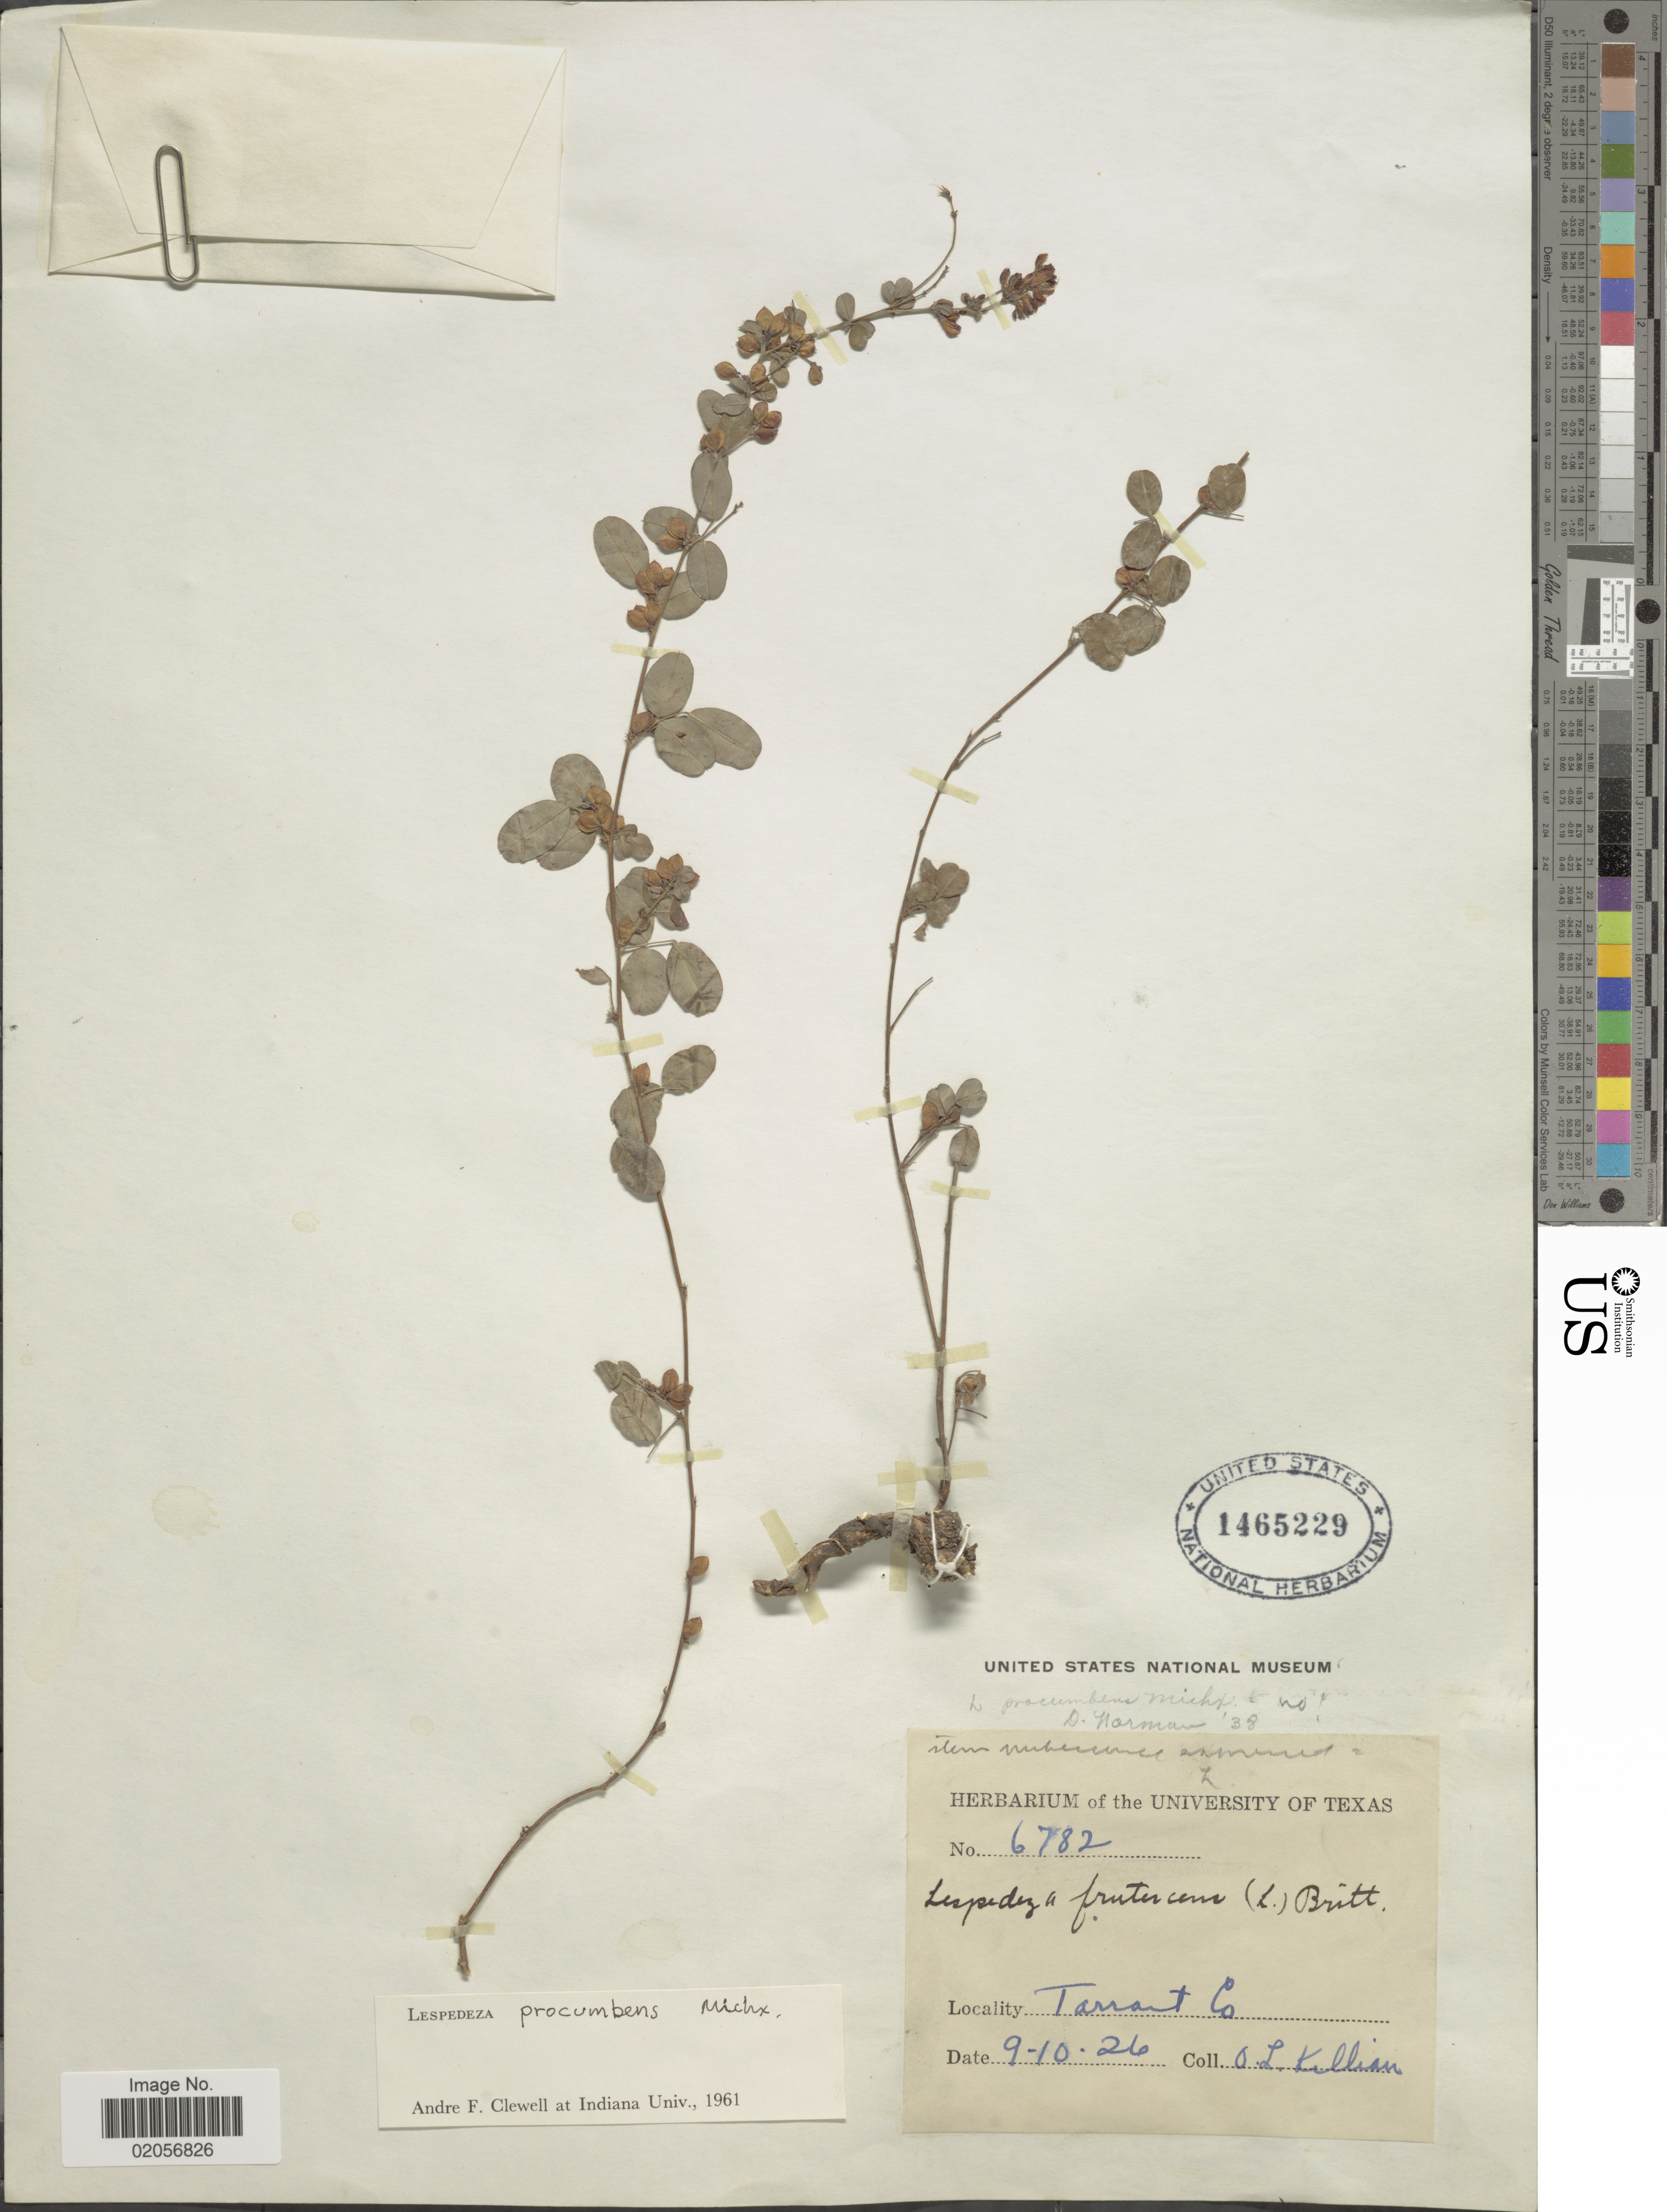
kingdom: Plantae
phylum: Tracheophyta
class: Magnoliopsida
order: Fabales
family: Fabaceae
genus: Lespedeza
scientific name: Lespedeza procumbens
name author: Michx.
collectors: O. Killian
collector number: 6782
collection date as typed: Transcribed d/m/y: 10/9/26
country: United States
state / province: Texas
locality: Tarrant Co.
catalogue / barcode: US 1465229